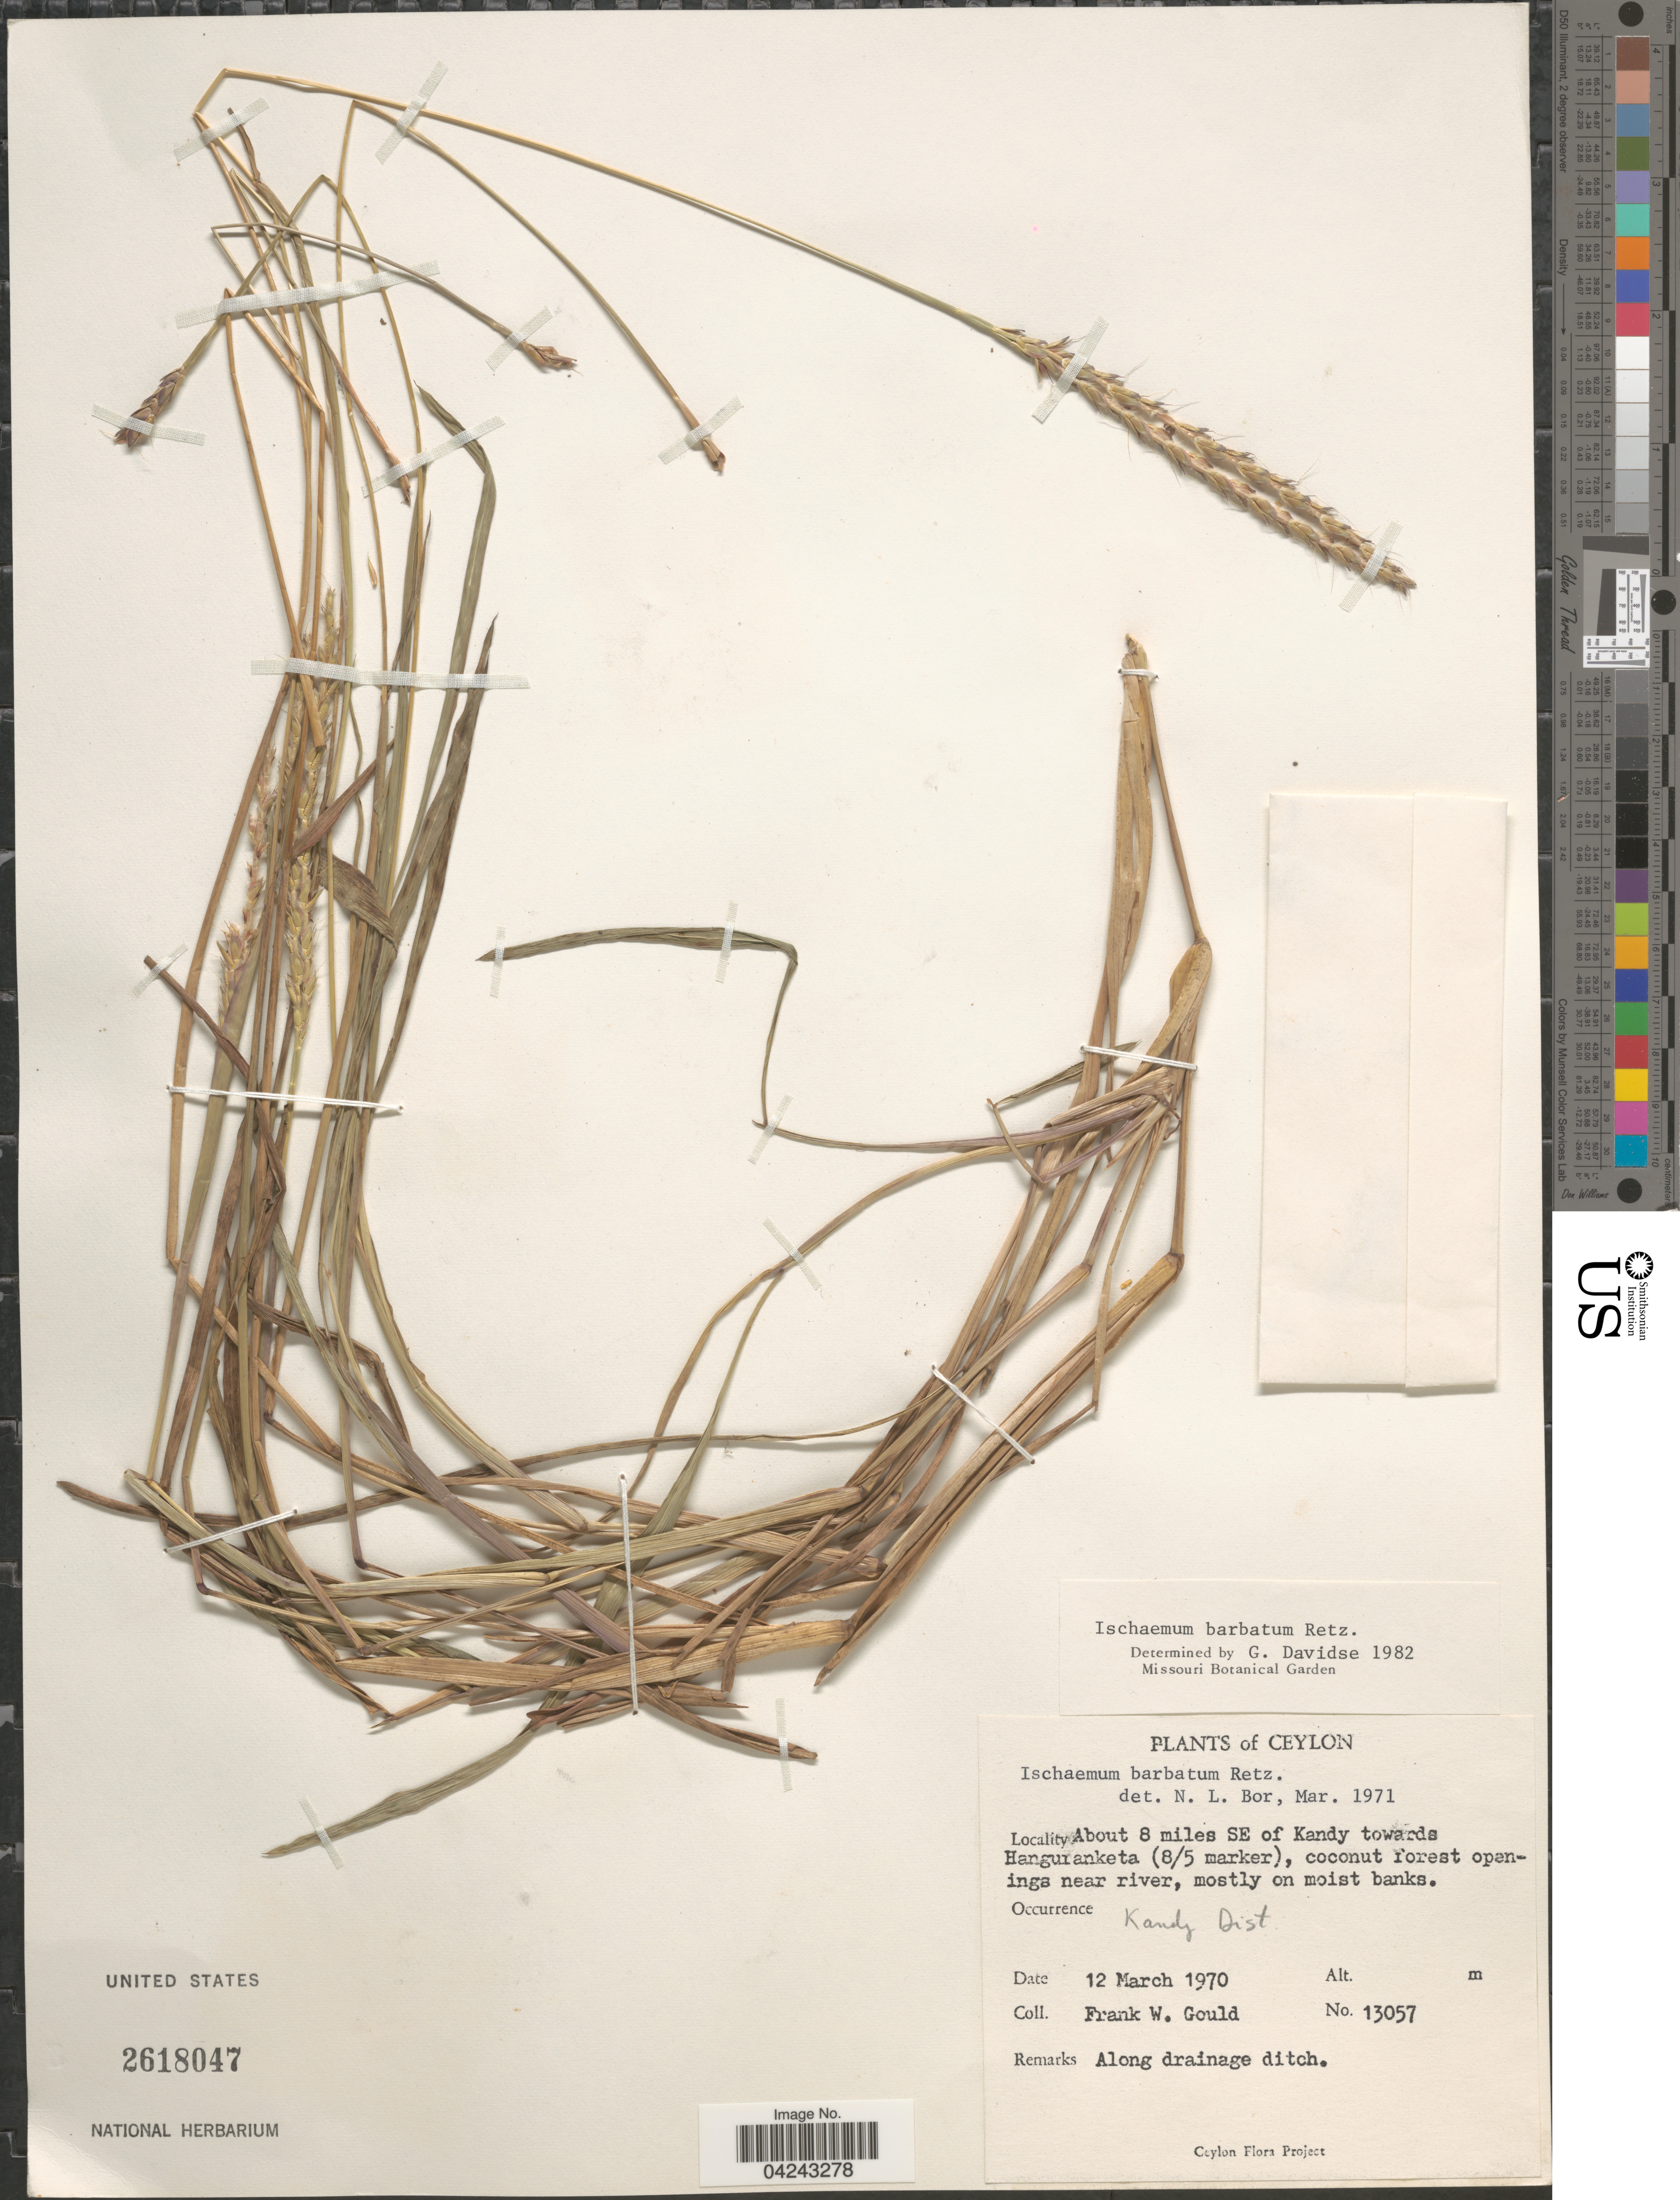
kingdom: Plantae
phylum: Tracheophyta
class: Liliopsida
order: Poales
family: Poaceae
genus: Ischaemum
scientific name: Ischaemum barbatum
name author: Blume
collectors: F. W. Gould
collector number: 13057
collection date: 1970-03-12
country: Sri Lanka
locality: Ceylon. About 8 miles SE of Kandy towards Hanguranketa (8/5 marker), coconut forest openings near river. Kandy Dist.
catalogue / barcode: US 2618047